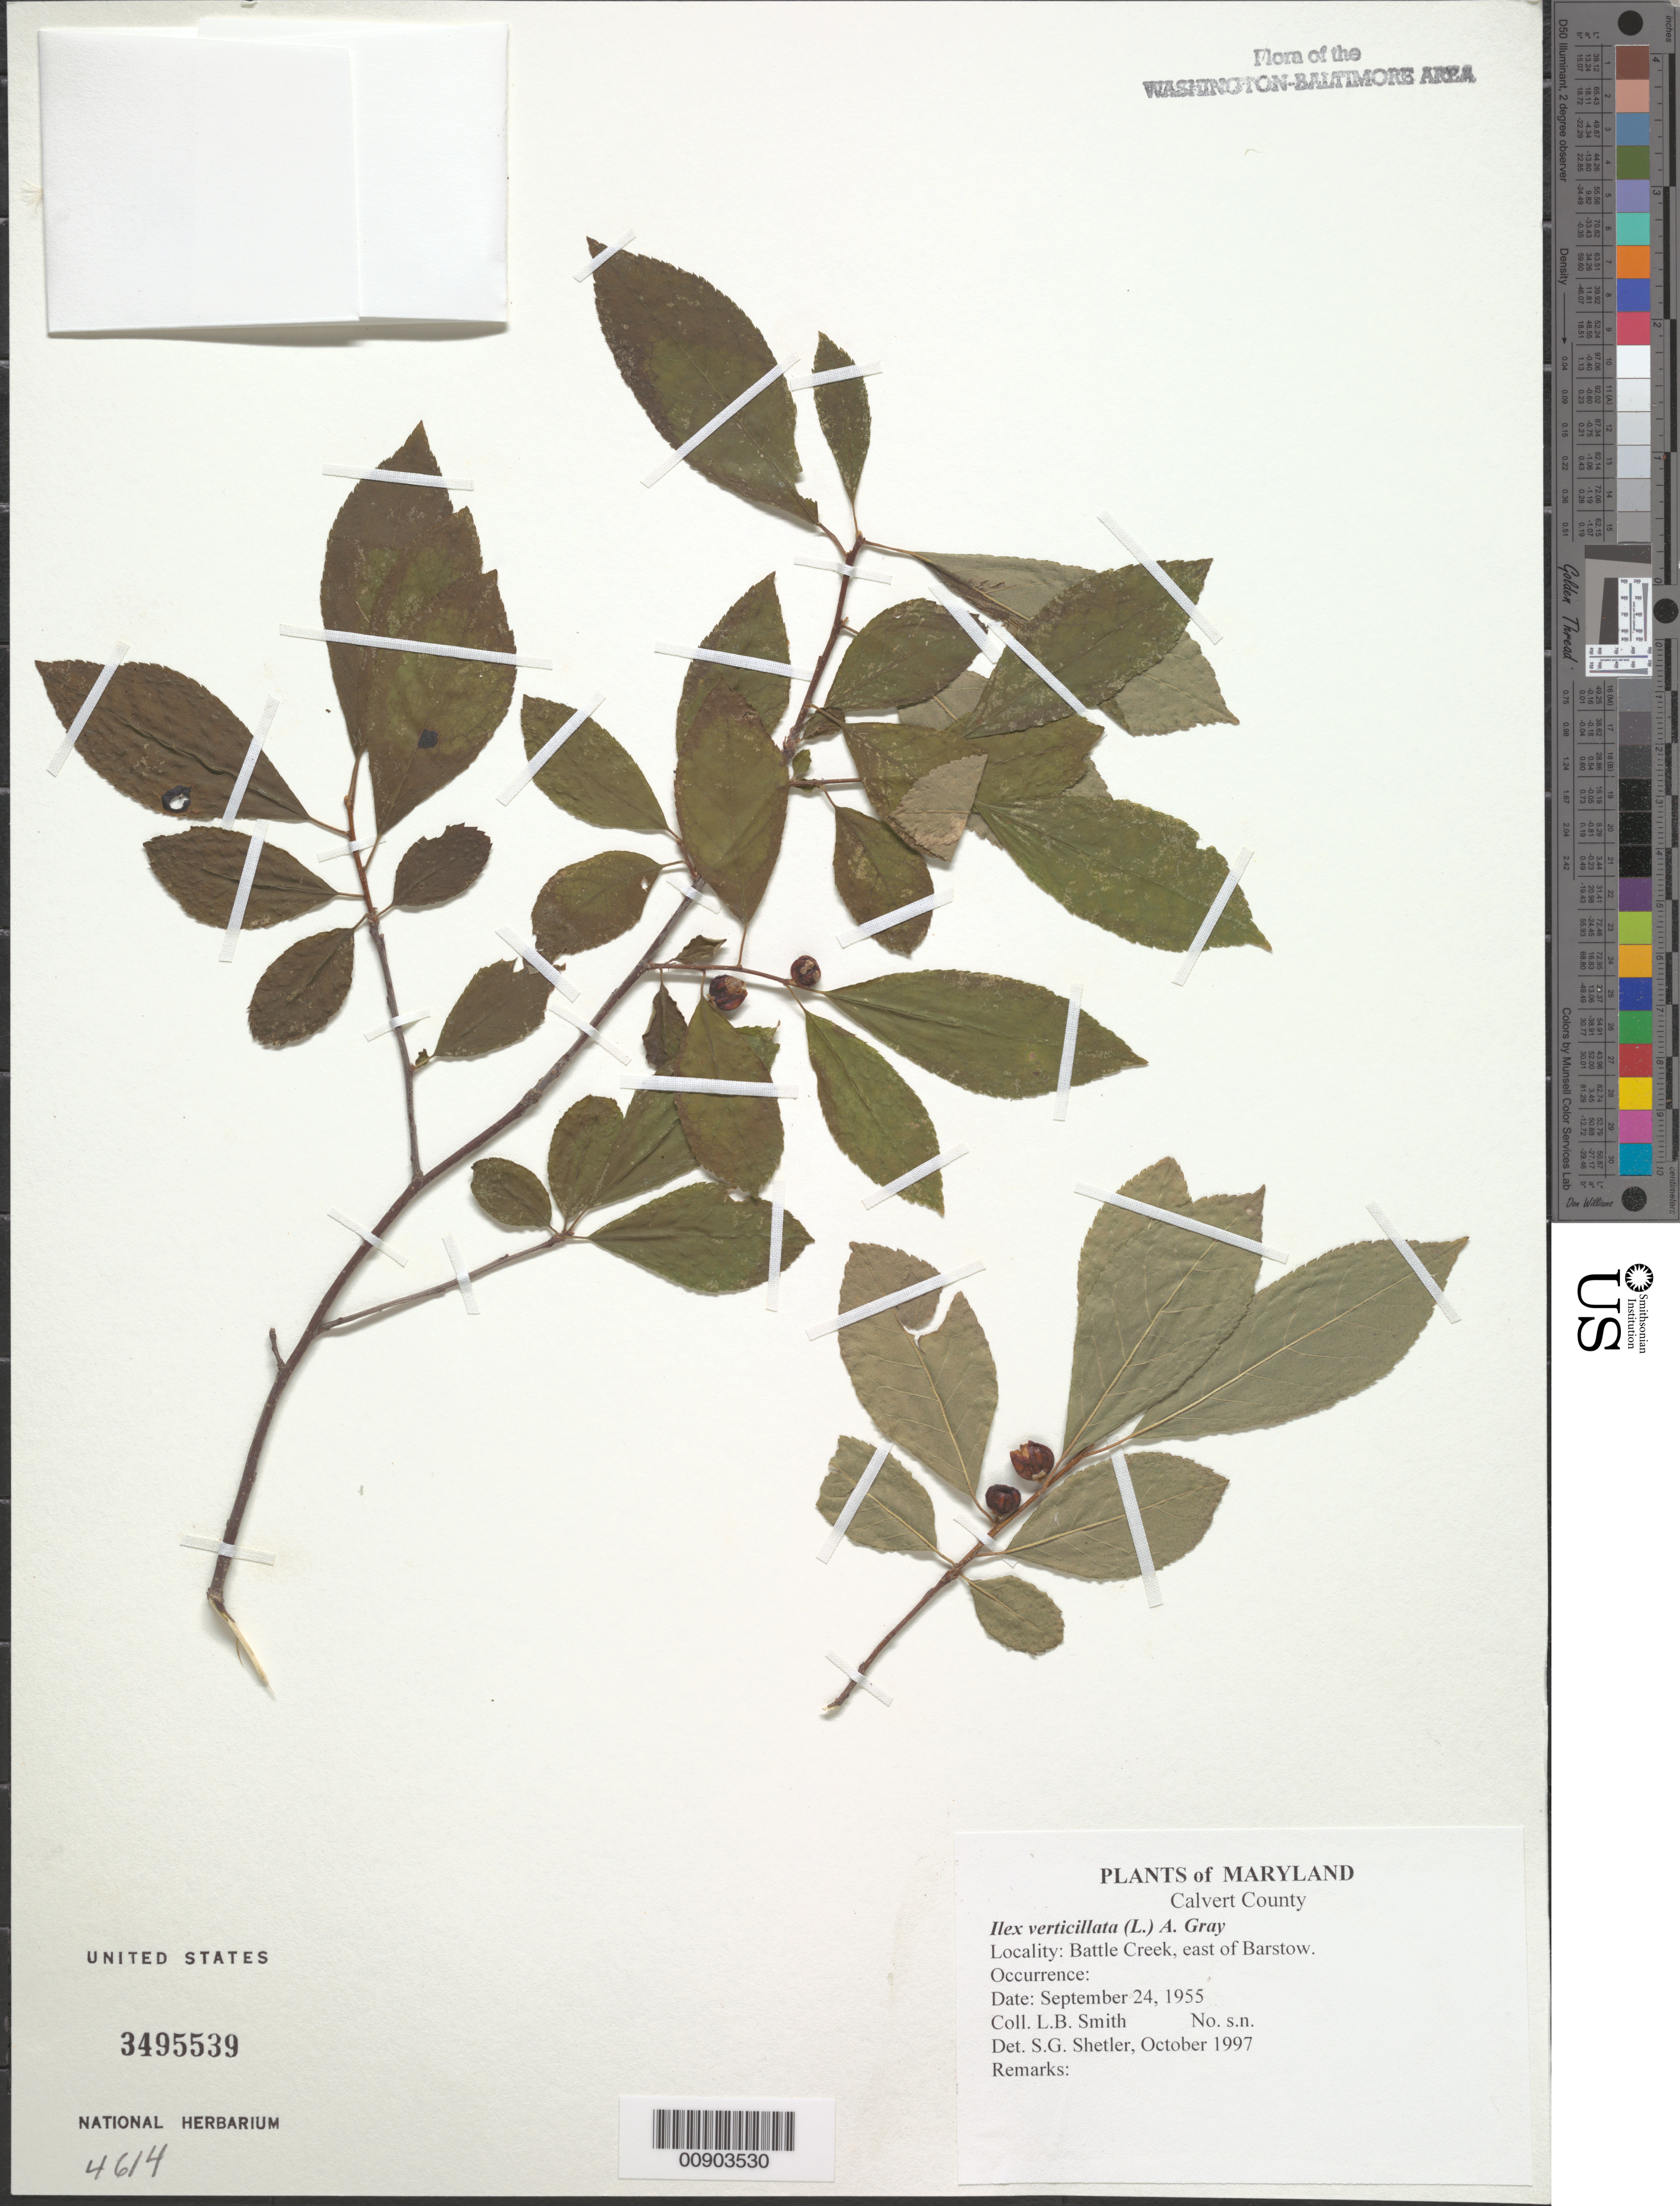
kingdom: Plantae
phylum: Tracheophyta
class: Magnoliopsida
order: Aquifoliales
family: Aquifoliaceae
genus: Ilex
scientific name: Ilex verticillata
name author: (L.) A. Gray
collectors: L. Smith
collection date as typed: September 24, 1955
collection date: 1955-09-24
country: United States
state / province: Maryland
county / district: Calvert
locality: Barstow, e of, Battle Creek.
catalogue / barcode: US 3495539